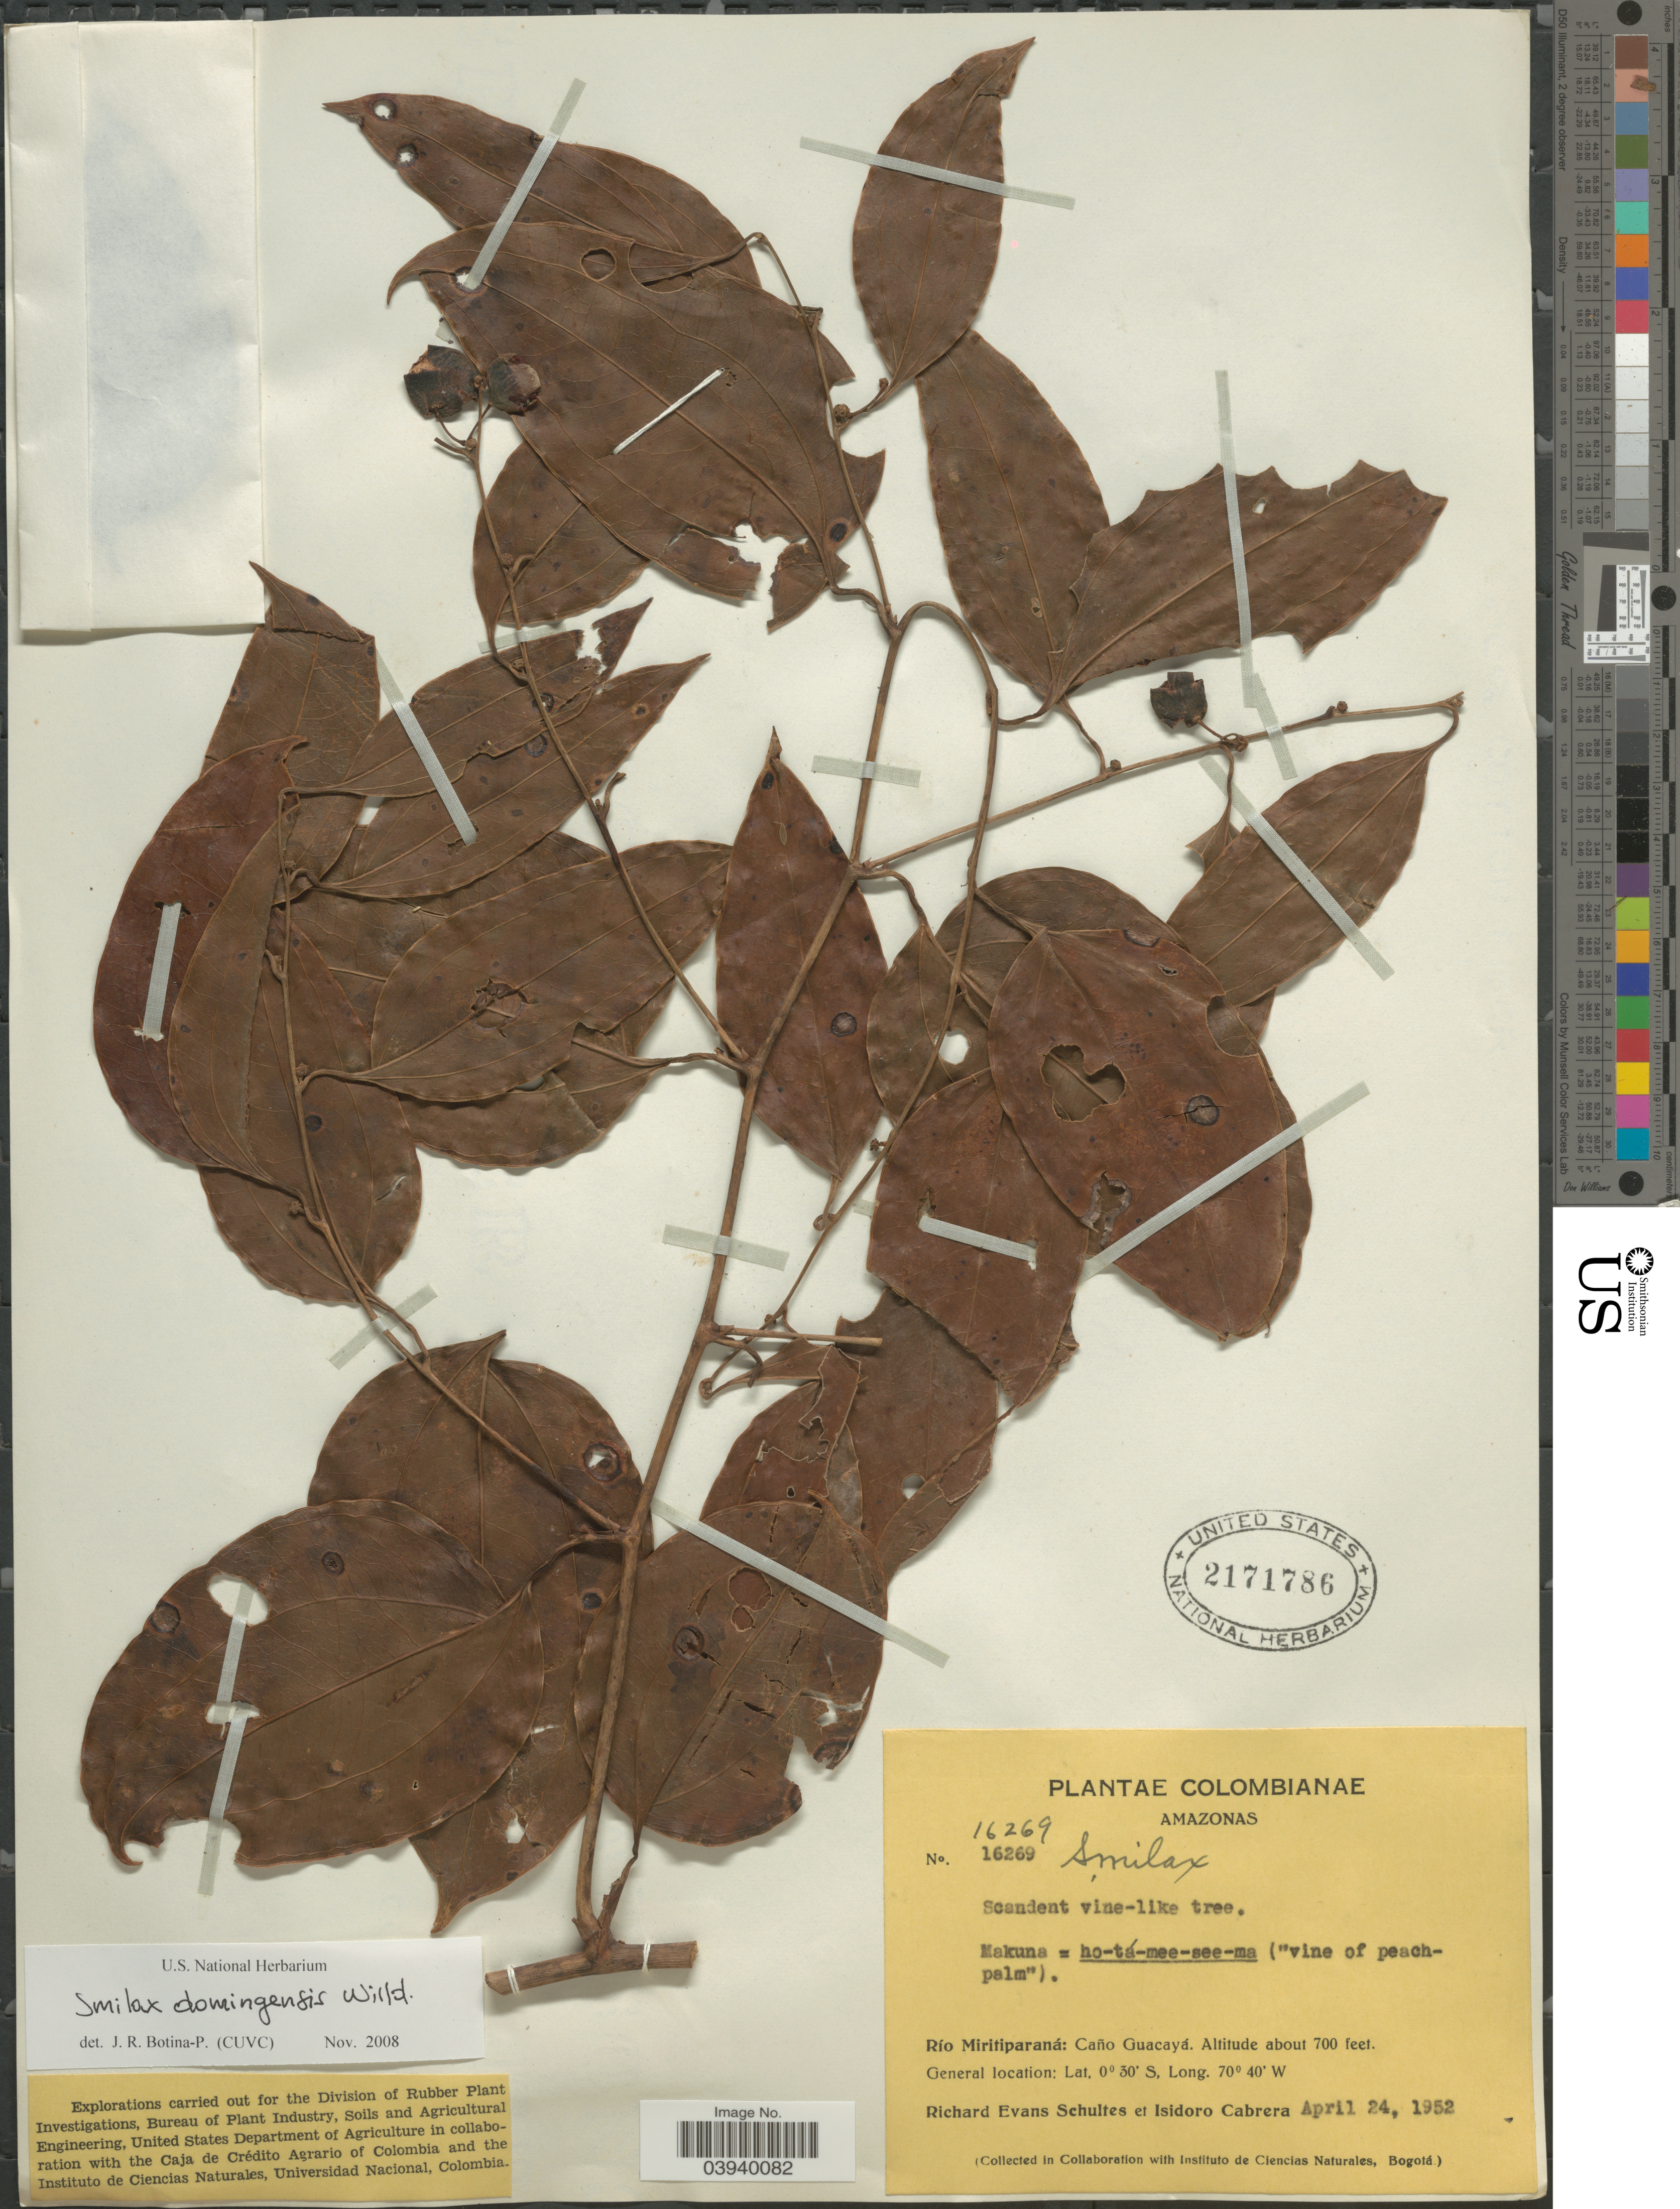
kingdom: Plantae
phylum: Tracheophyta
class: Liliopsida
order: Liliales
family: Smilacaceae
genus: Smilax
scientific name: Smilax domingensis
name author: Willd.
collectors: R. E. Schultes & I. Cabrera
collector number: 16269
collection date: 1952-04-24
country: Colombia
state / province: Amazônas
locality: Río Miritiparaná: Caño Guayacá.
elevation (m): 213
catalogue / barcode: US 2171786